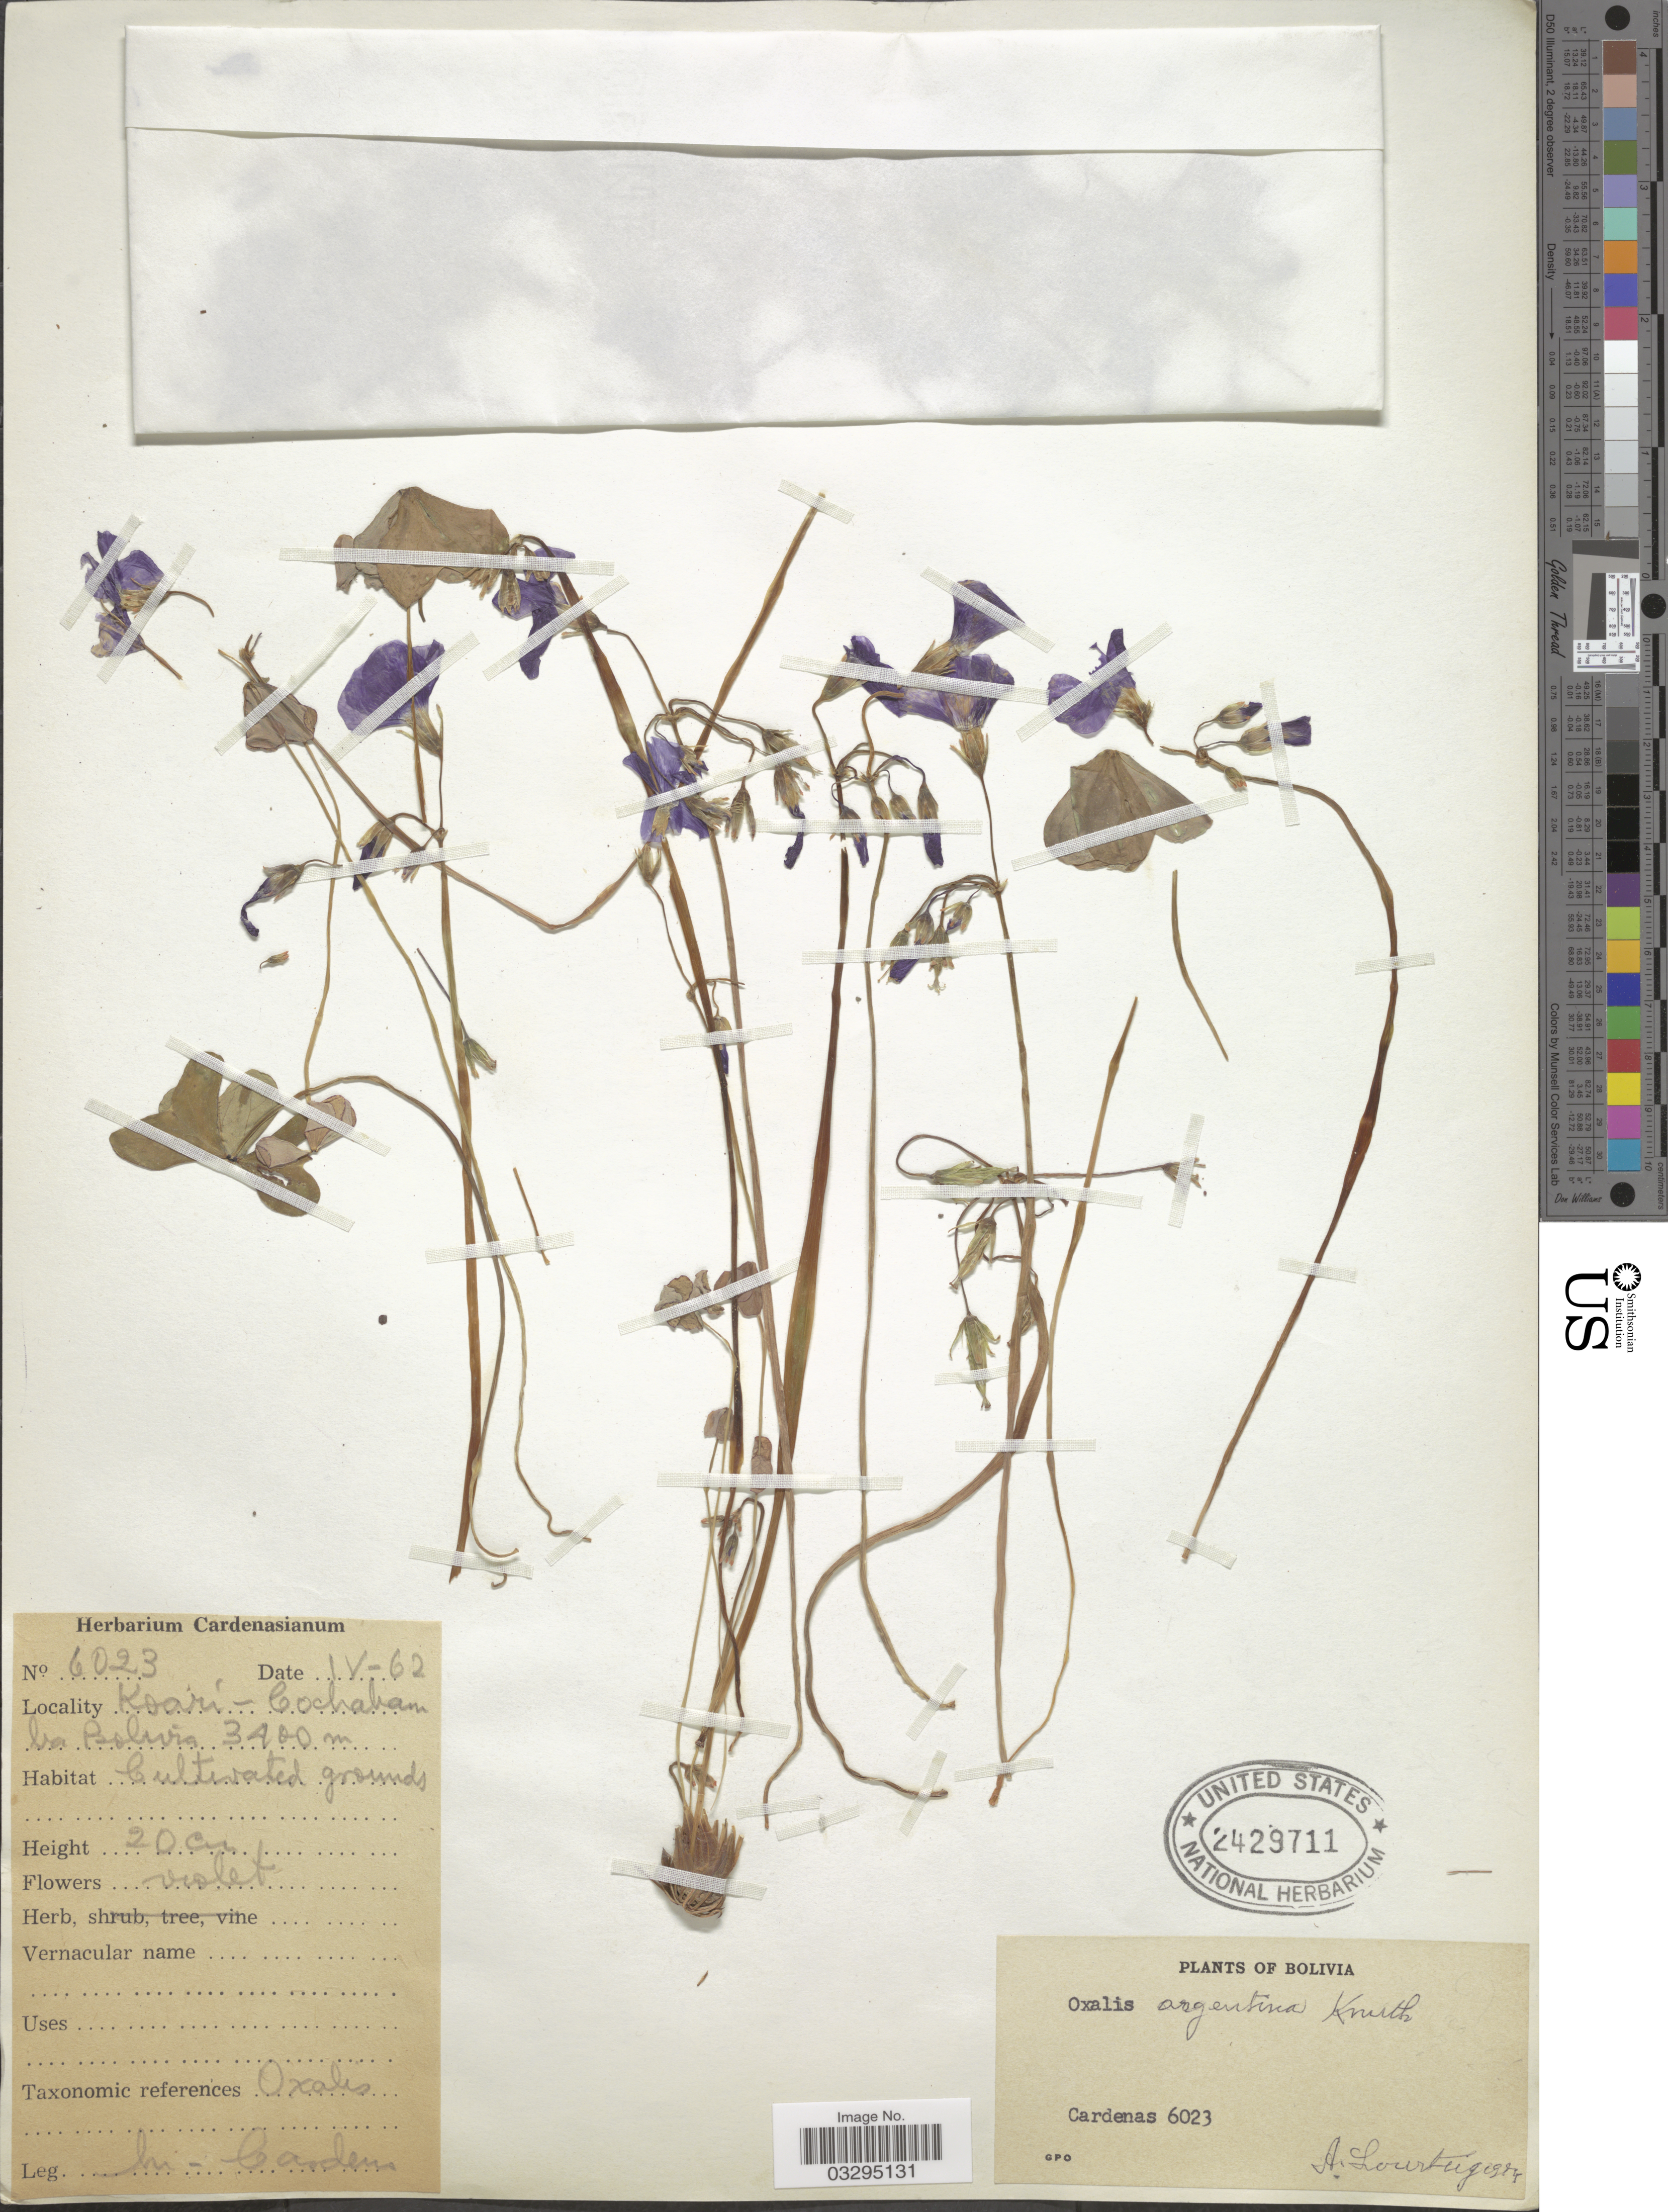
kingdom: Plantae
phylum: Tracheophyta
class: Magnoliopsida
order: Oxalidales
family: Oxalidaceae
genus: Oxalis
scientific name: Oxalis argentina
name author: R. Knuth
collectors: M. Cárdenas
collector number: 6023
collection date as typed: Transcribed d/m/y: /4/62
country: Bolivia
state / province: Cochabamba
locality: Koari - Cochabamba.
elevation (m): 3400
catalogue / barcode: US 2429711